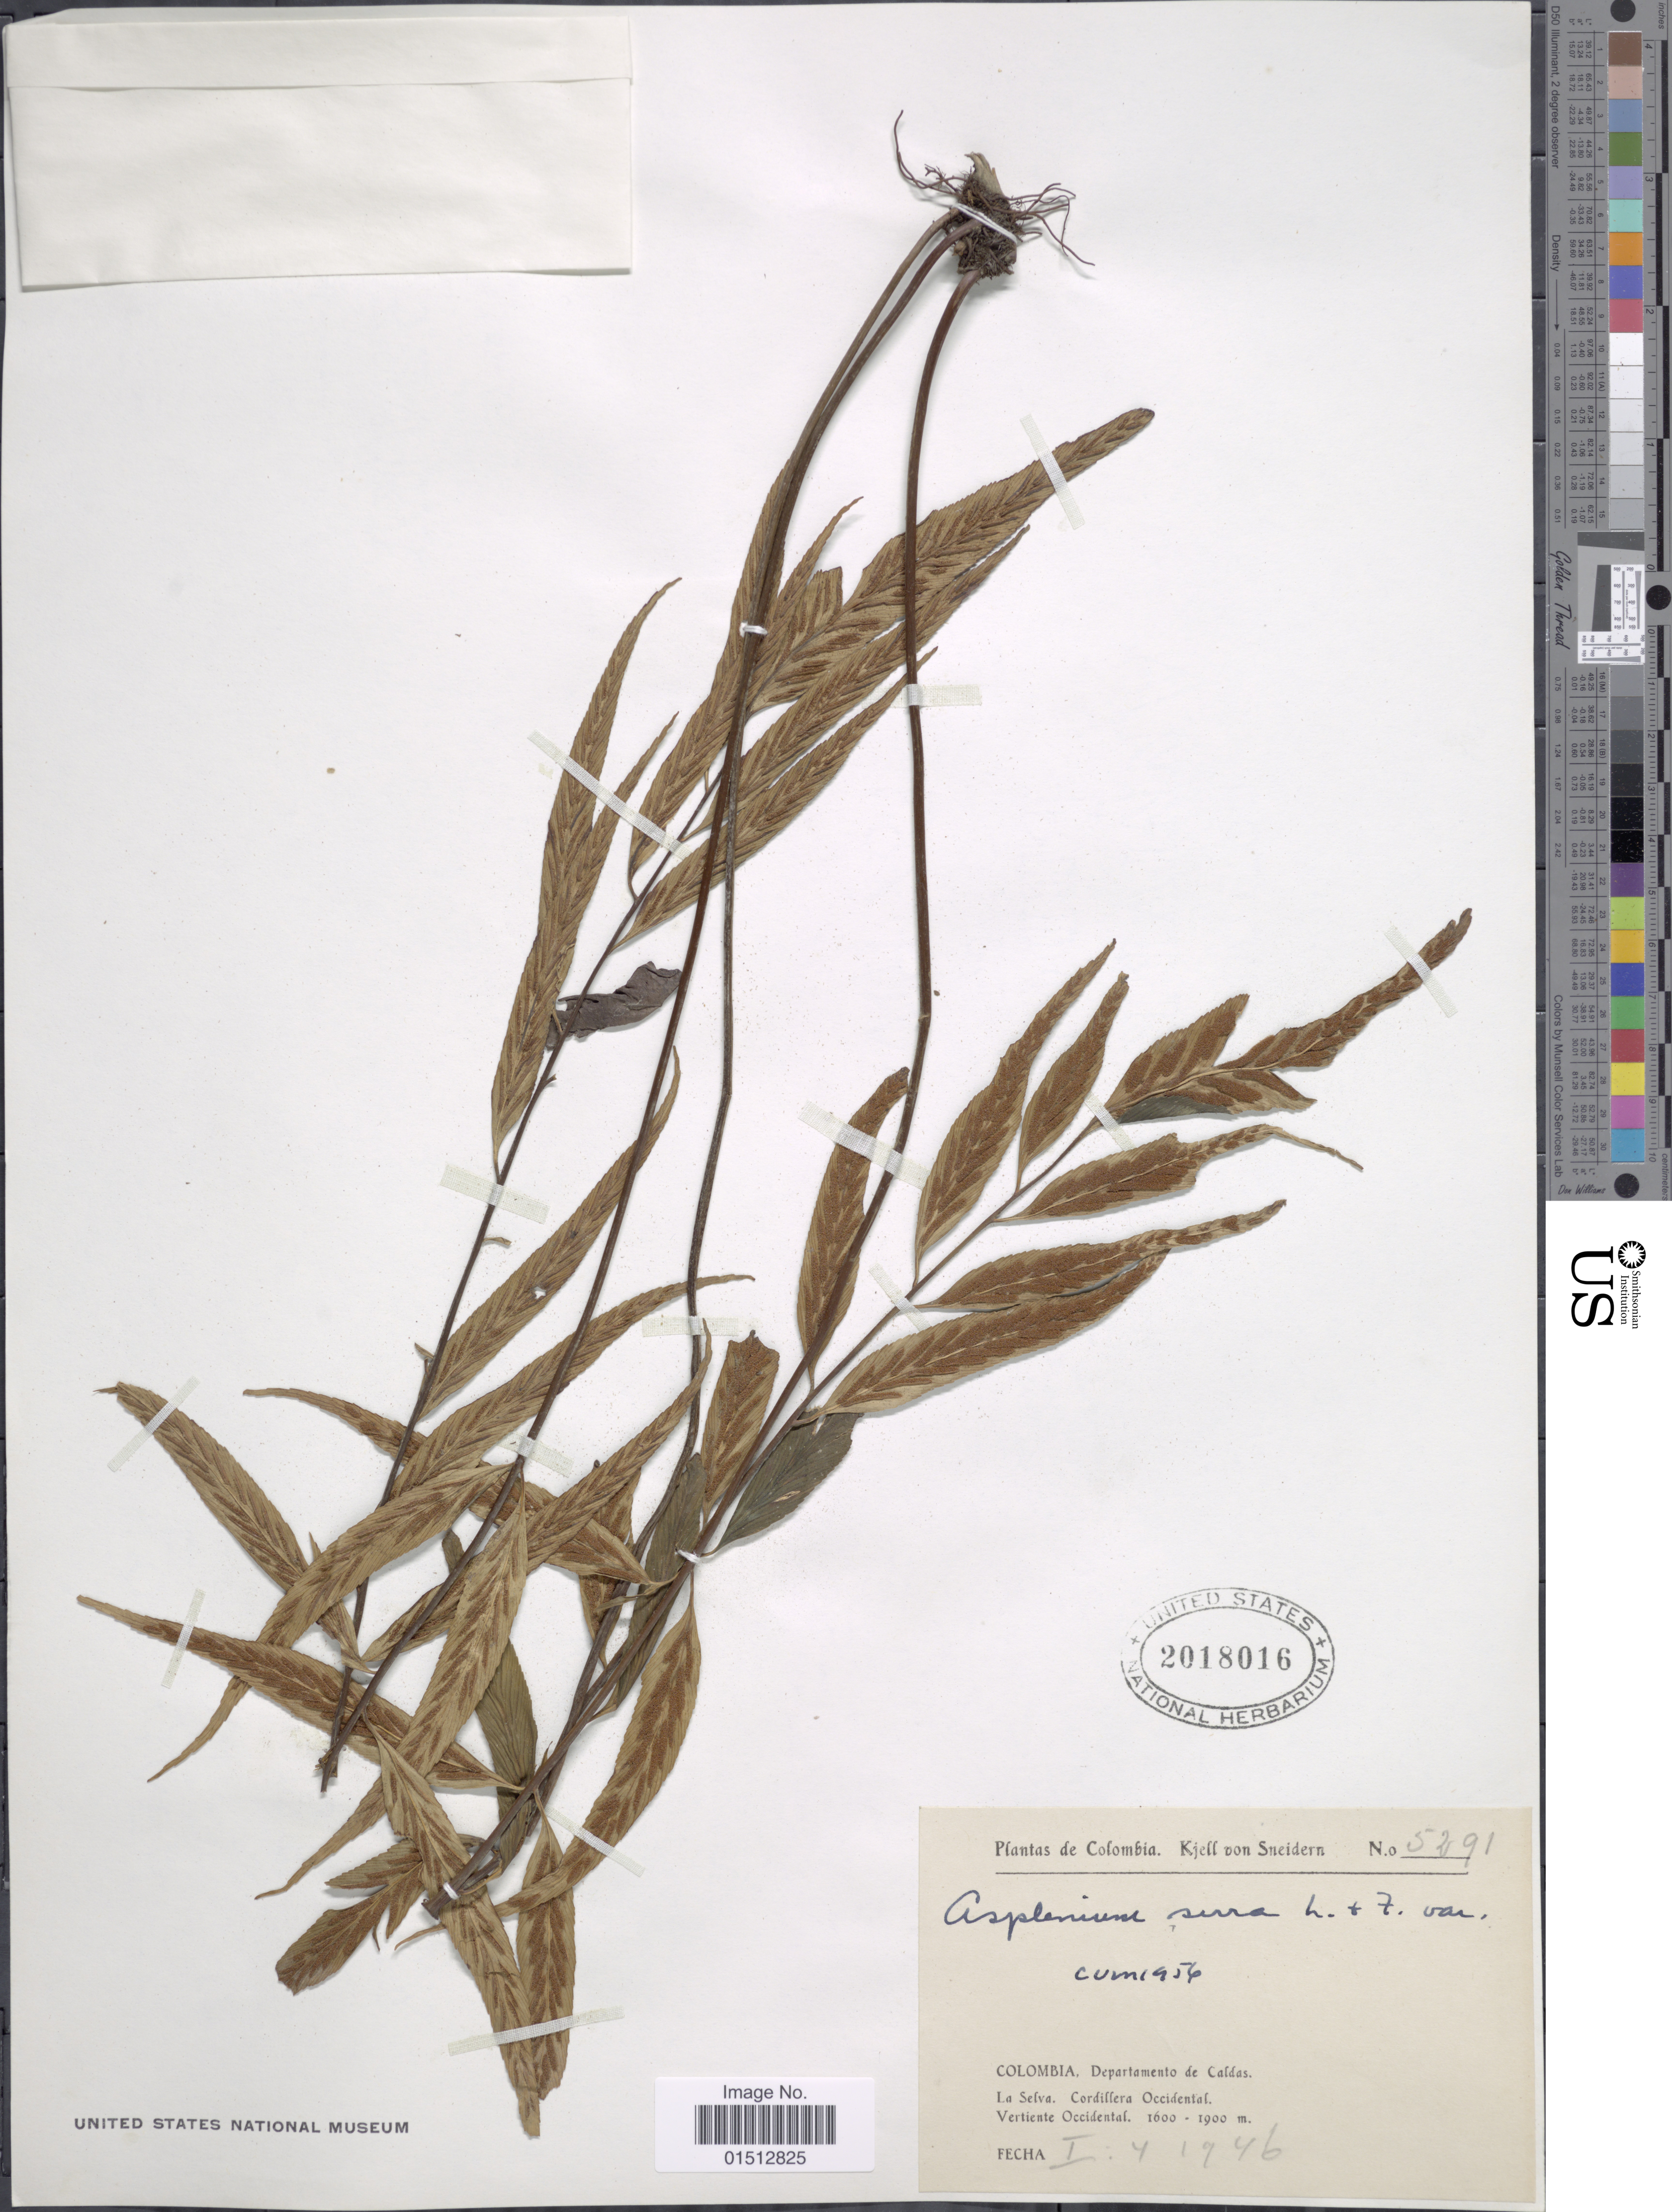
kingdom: Plantae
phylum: Tracheophyta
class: Polypodiopsida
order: Polypodiales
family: Aspleniaceae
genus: Asplenium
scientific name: Asplenium serra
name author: Langsd. & Fisch.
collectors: K. von Sneidern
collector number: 5291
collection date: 1946-01-04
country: Colombia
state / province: Caldas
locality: Colomiba, Departamento de Caldas, La Selva. Cordillera Occidental. Vertiente Occidental.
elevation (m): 1600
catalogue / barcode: US 2018016